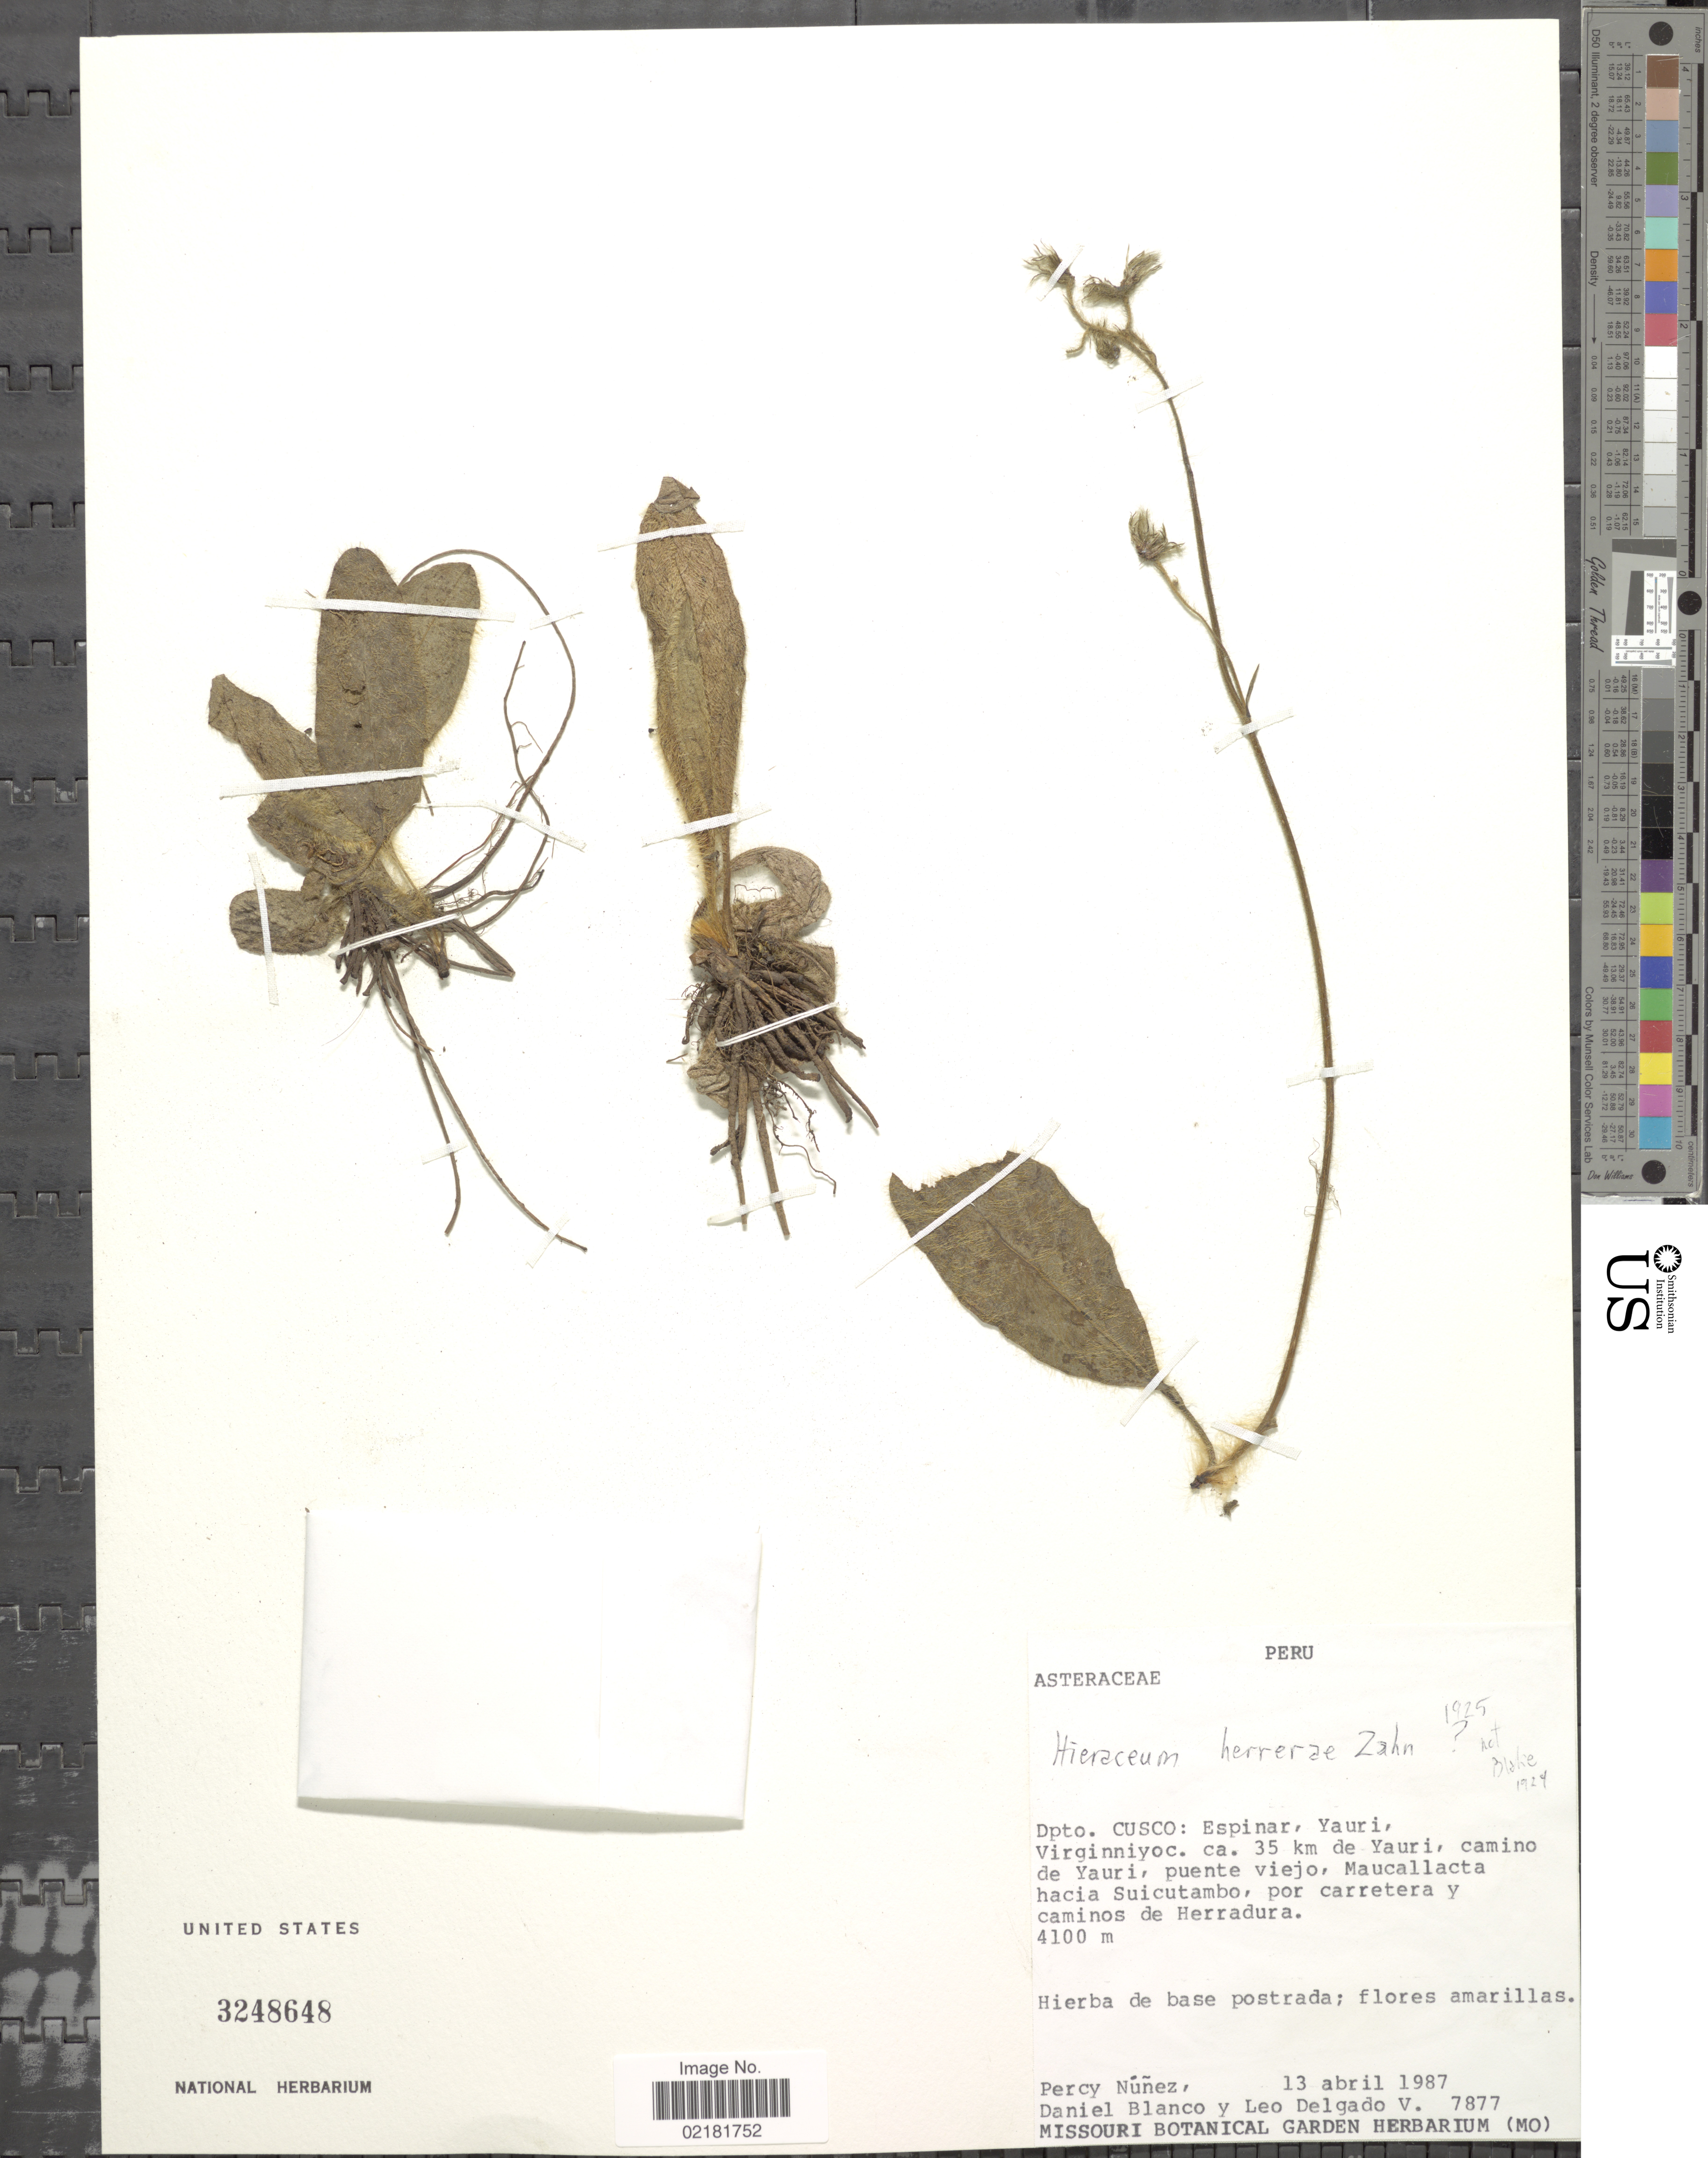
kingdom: Plantae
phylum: Tracheophyta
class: Magnoliopsida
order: Asterales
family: Asteraceae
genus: Hieracium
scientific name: Hieracium herrerae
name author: S.F. Blake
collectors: P. Nuñez V., D. Blanco & L. Delgado V.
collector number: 7877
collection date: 1987-04-13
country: Peru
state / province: Cusco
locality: Espinar, Yauri, Virginniyoc. ca. 35 km de Yauri, camino de Yauri, puenta viejo, Maucallacta hacia Suicutambo, por carretera y caminos de Herradura.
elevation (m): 4100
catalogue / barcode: US 3248648